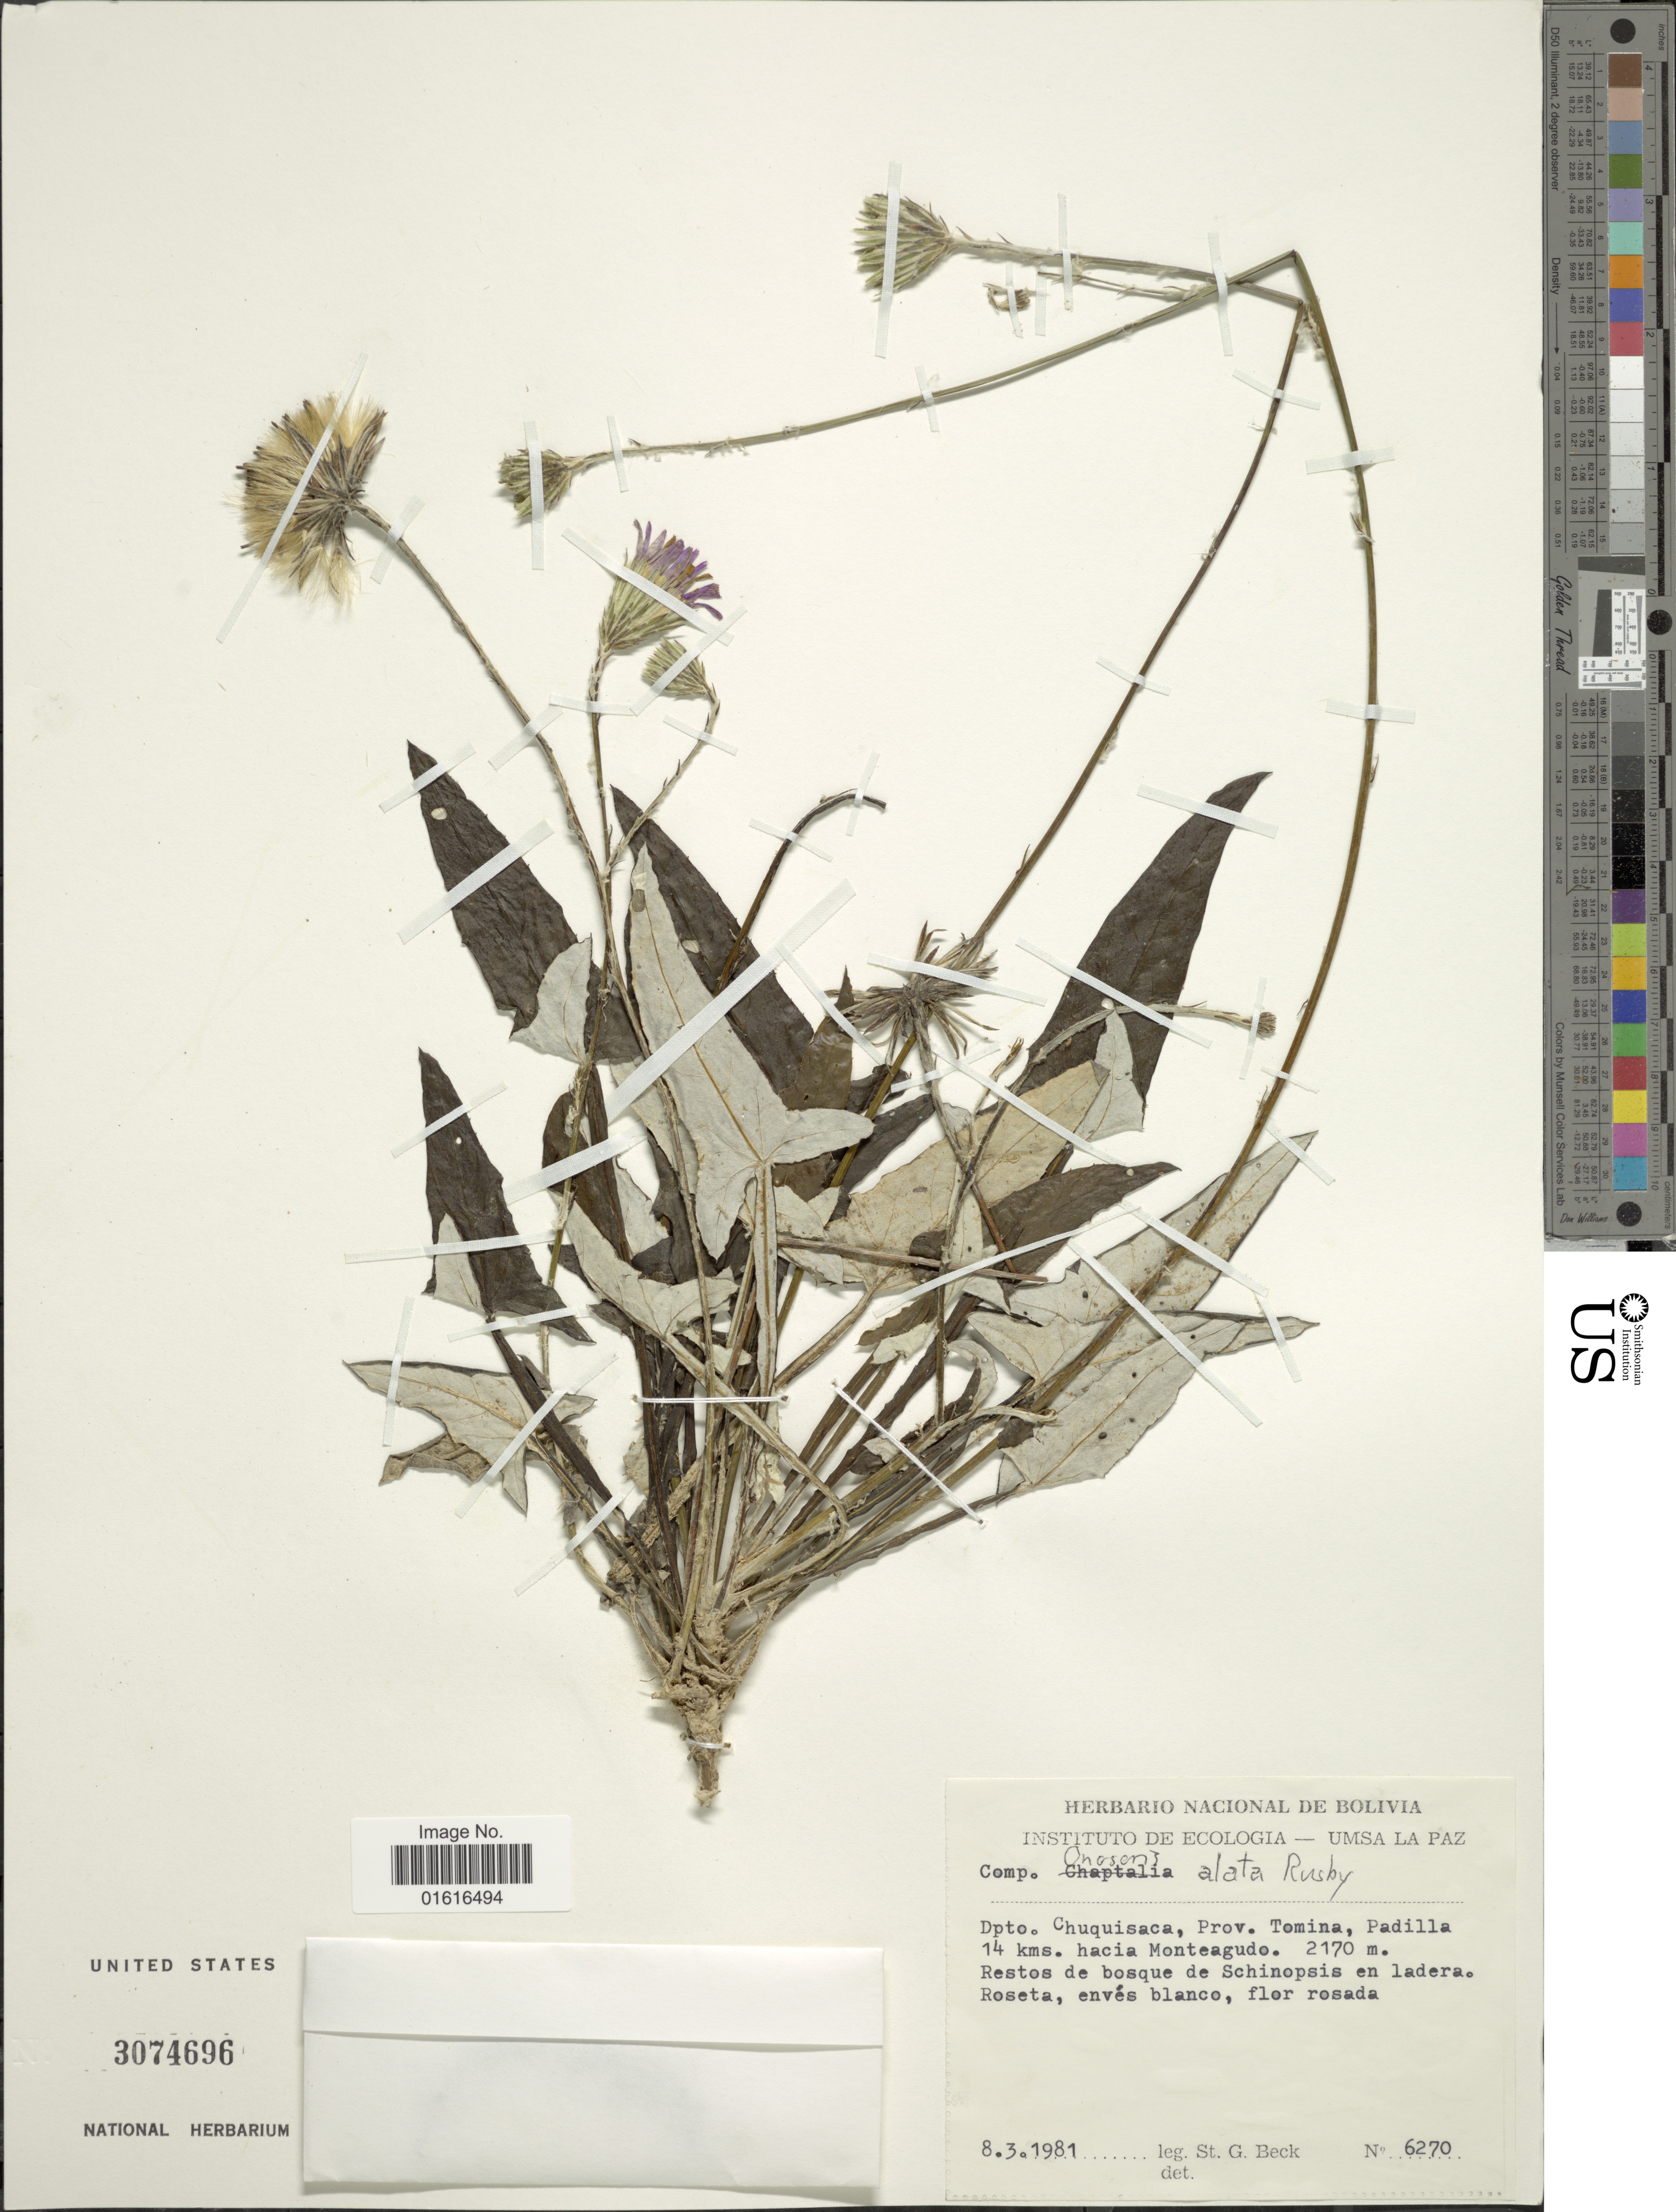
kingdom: Plantae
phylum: Tracheophyta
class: Magnoliopsida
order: Asterales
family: Asteraceae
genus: Onoseris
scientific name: Onoseris alata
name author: Rusby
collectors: S. G. Beck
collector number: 6270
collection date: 1981-03-08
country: Bolivia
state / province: Chuquisaca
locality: Prov. Tomina, padilla 14 kms. hacia Montegudo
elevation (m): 2170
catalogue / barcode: US 3074696